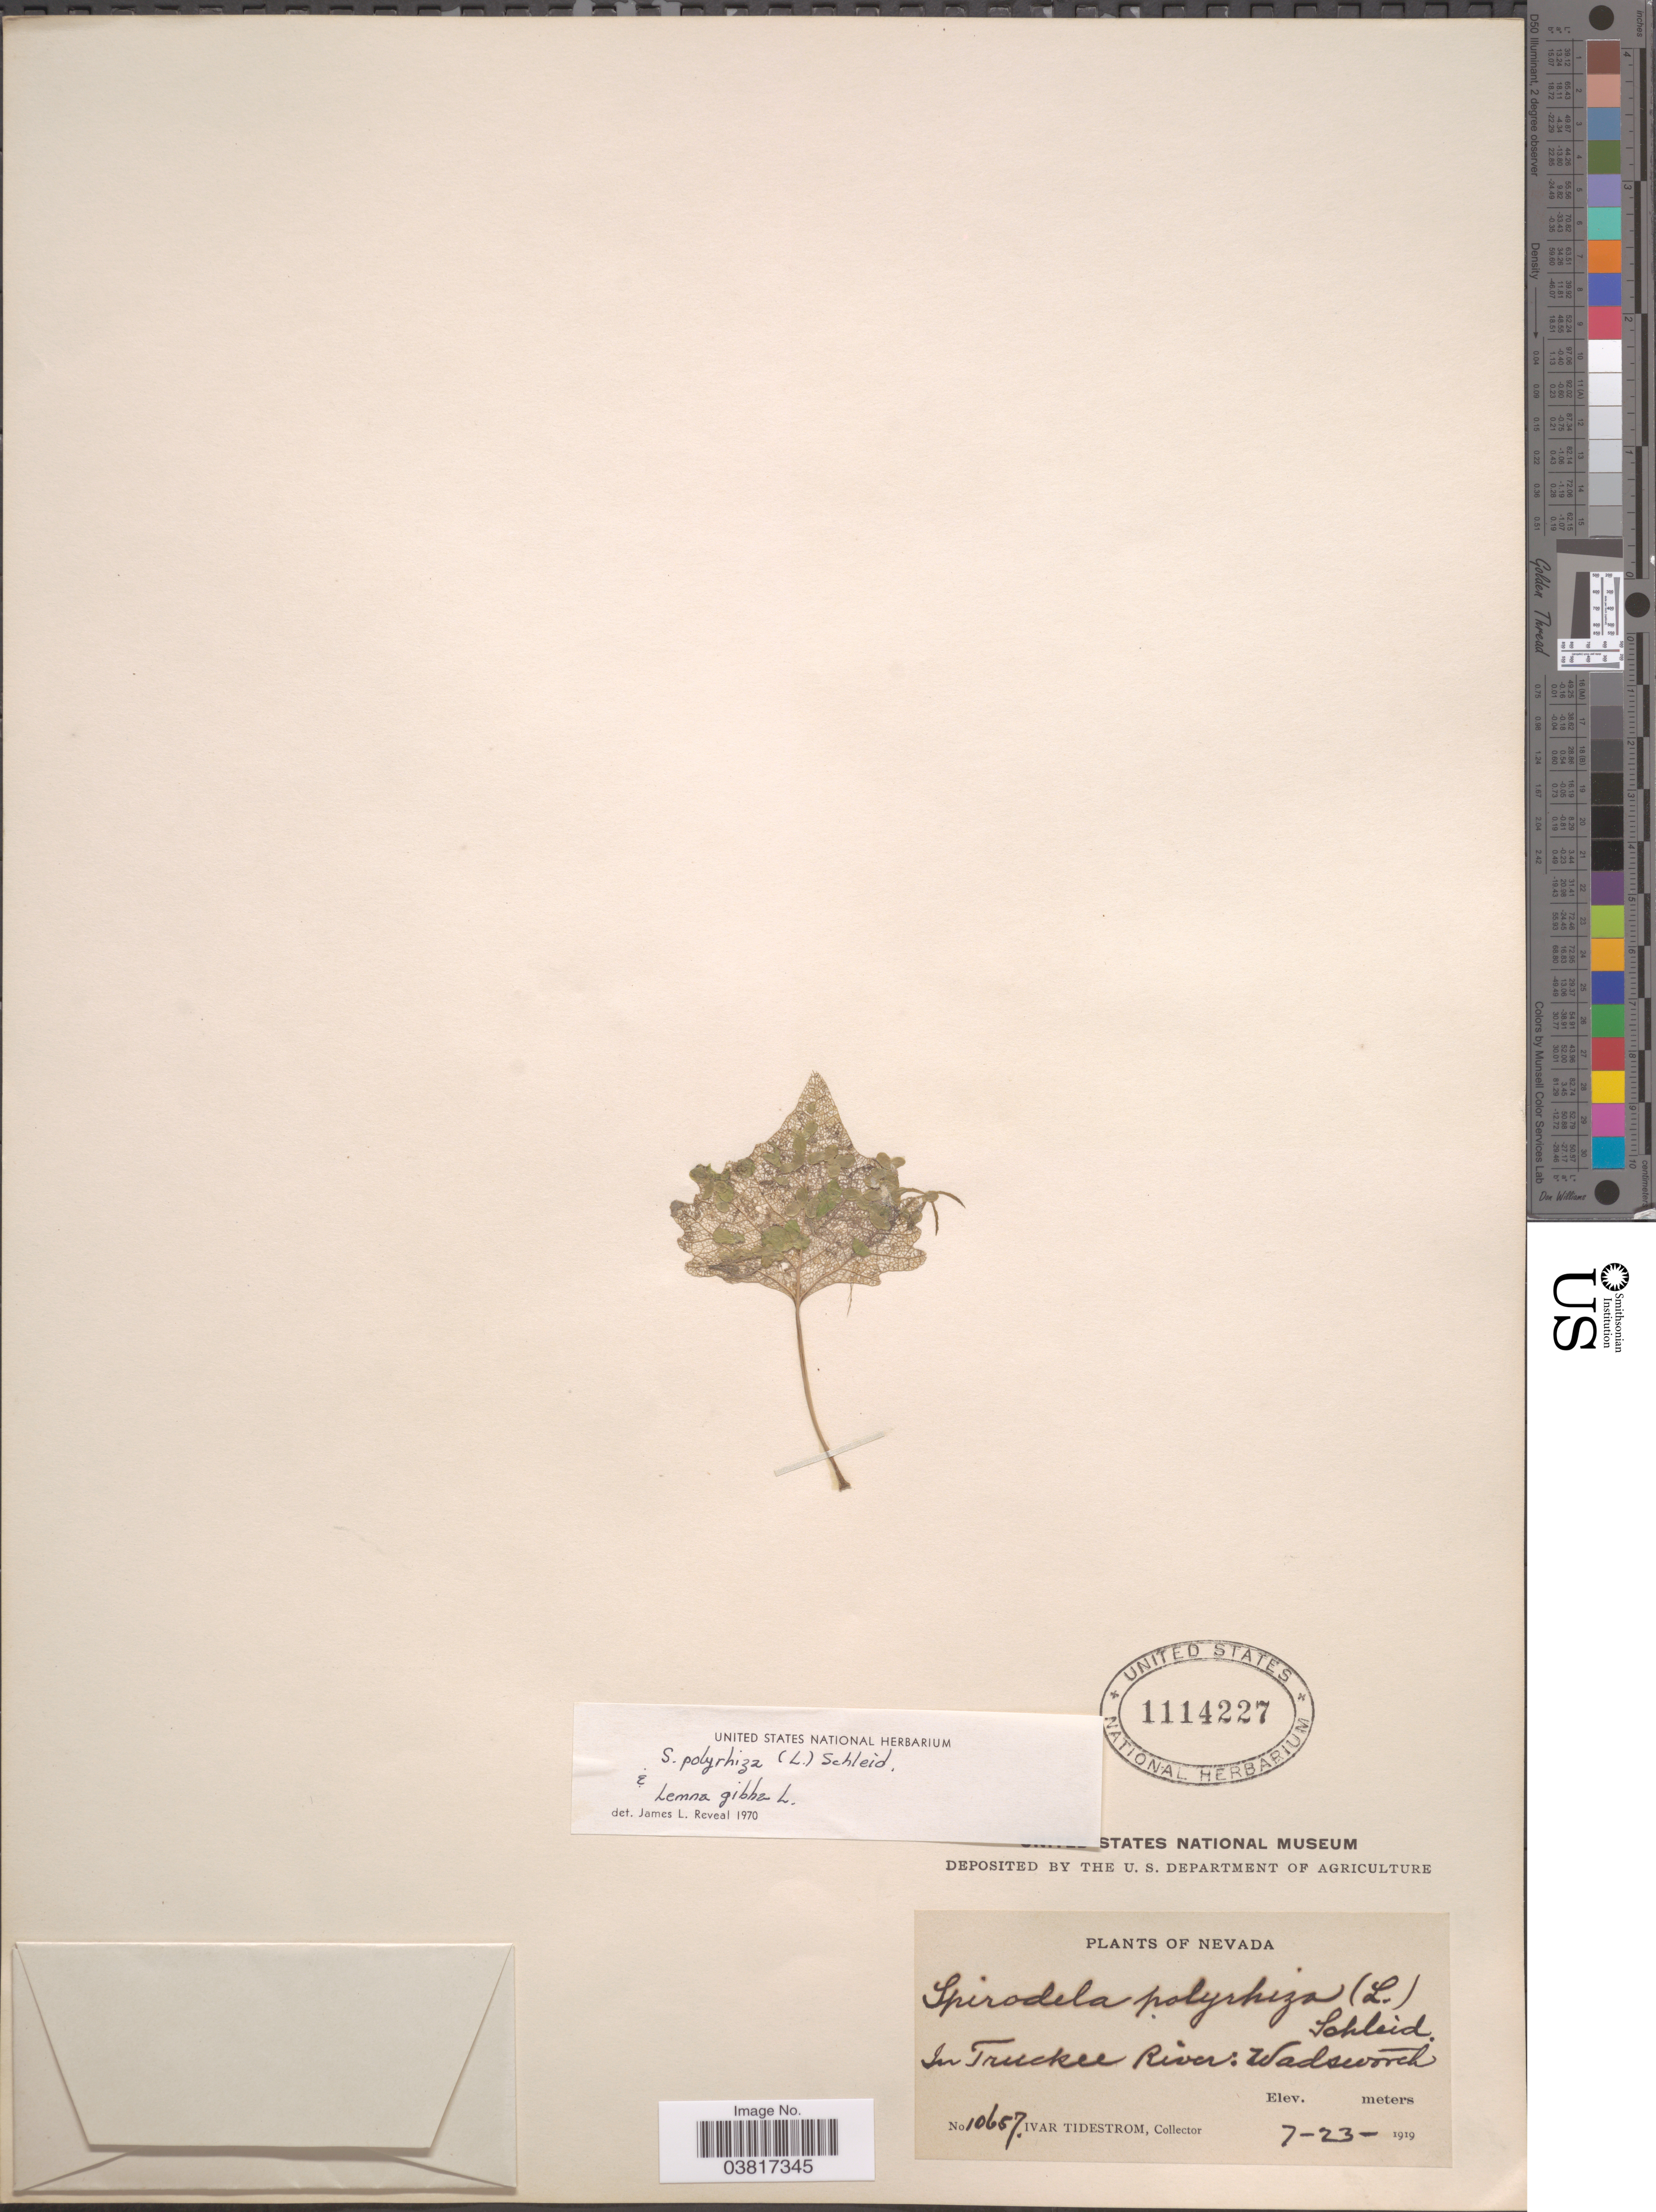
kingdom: Plantae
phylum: Tracheophyta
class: Liliopsida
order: Alismatales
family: Araceae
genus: Spirodela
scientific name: Spirodela polyrrhiza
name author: (L.) Schleid.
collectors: I. F. Tidestrom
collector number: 10657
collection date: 1919-07-23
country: United States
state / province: Nevada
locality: In Truckee River: Wadsworth.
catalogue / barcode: US 1114227